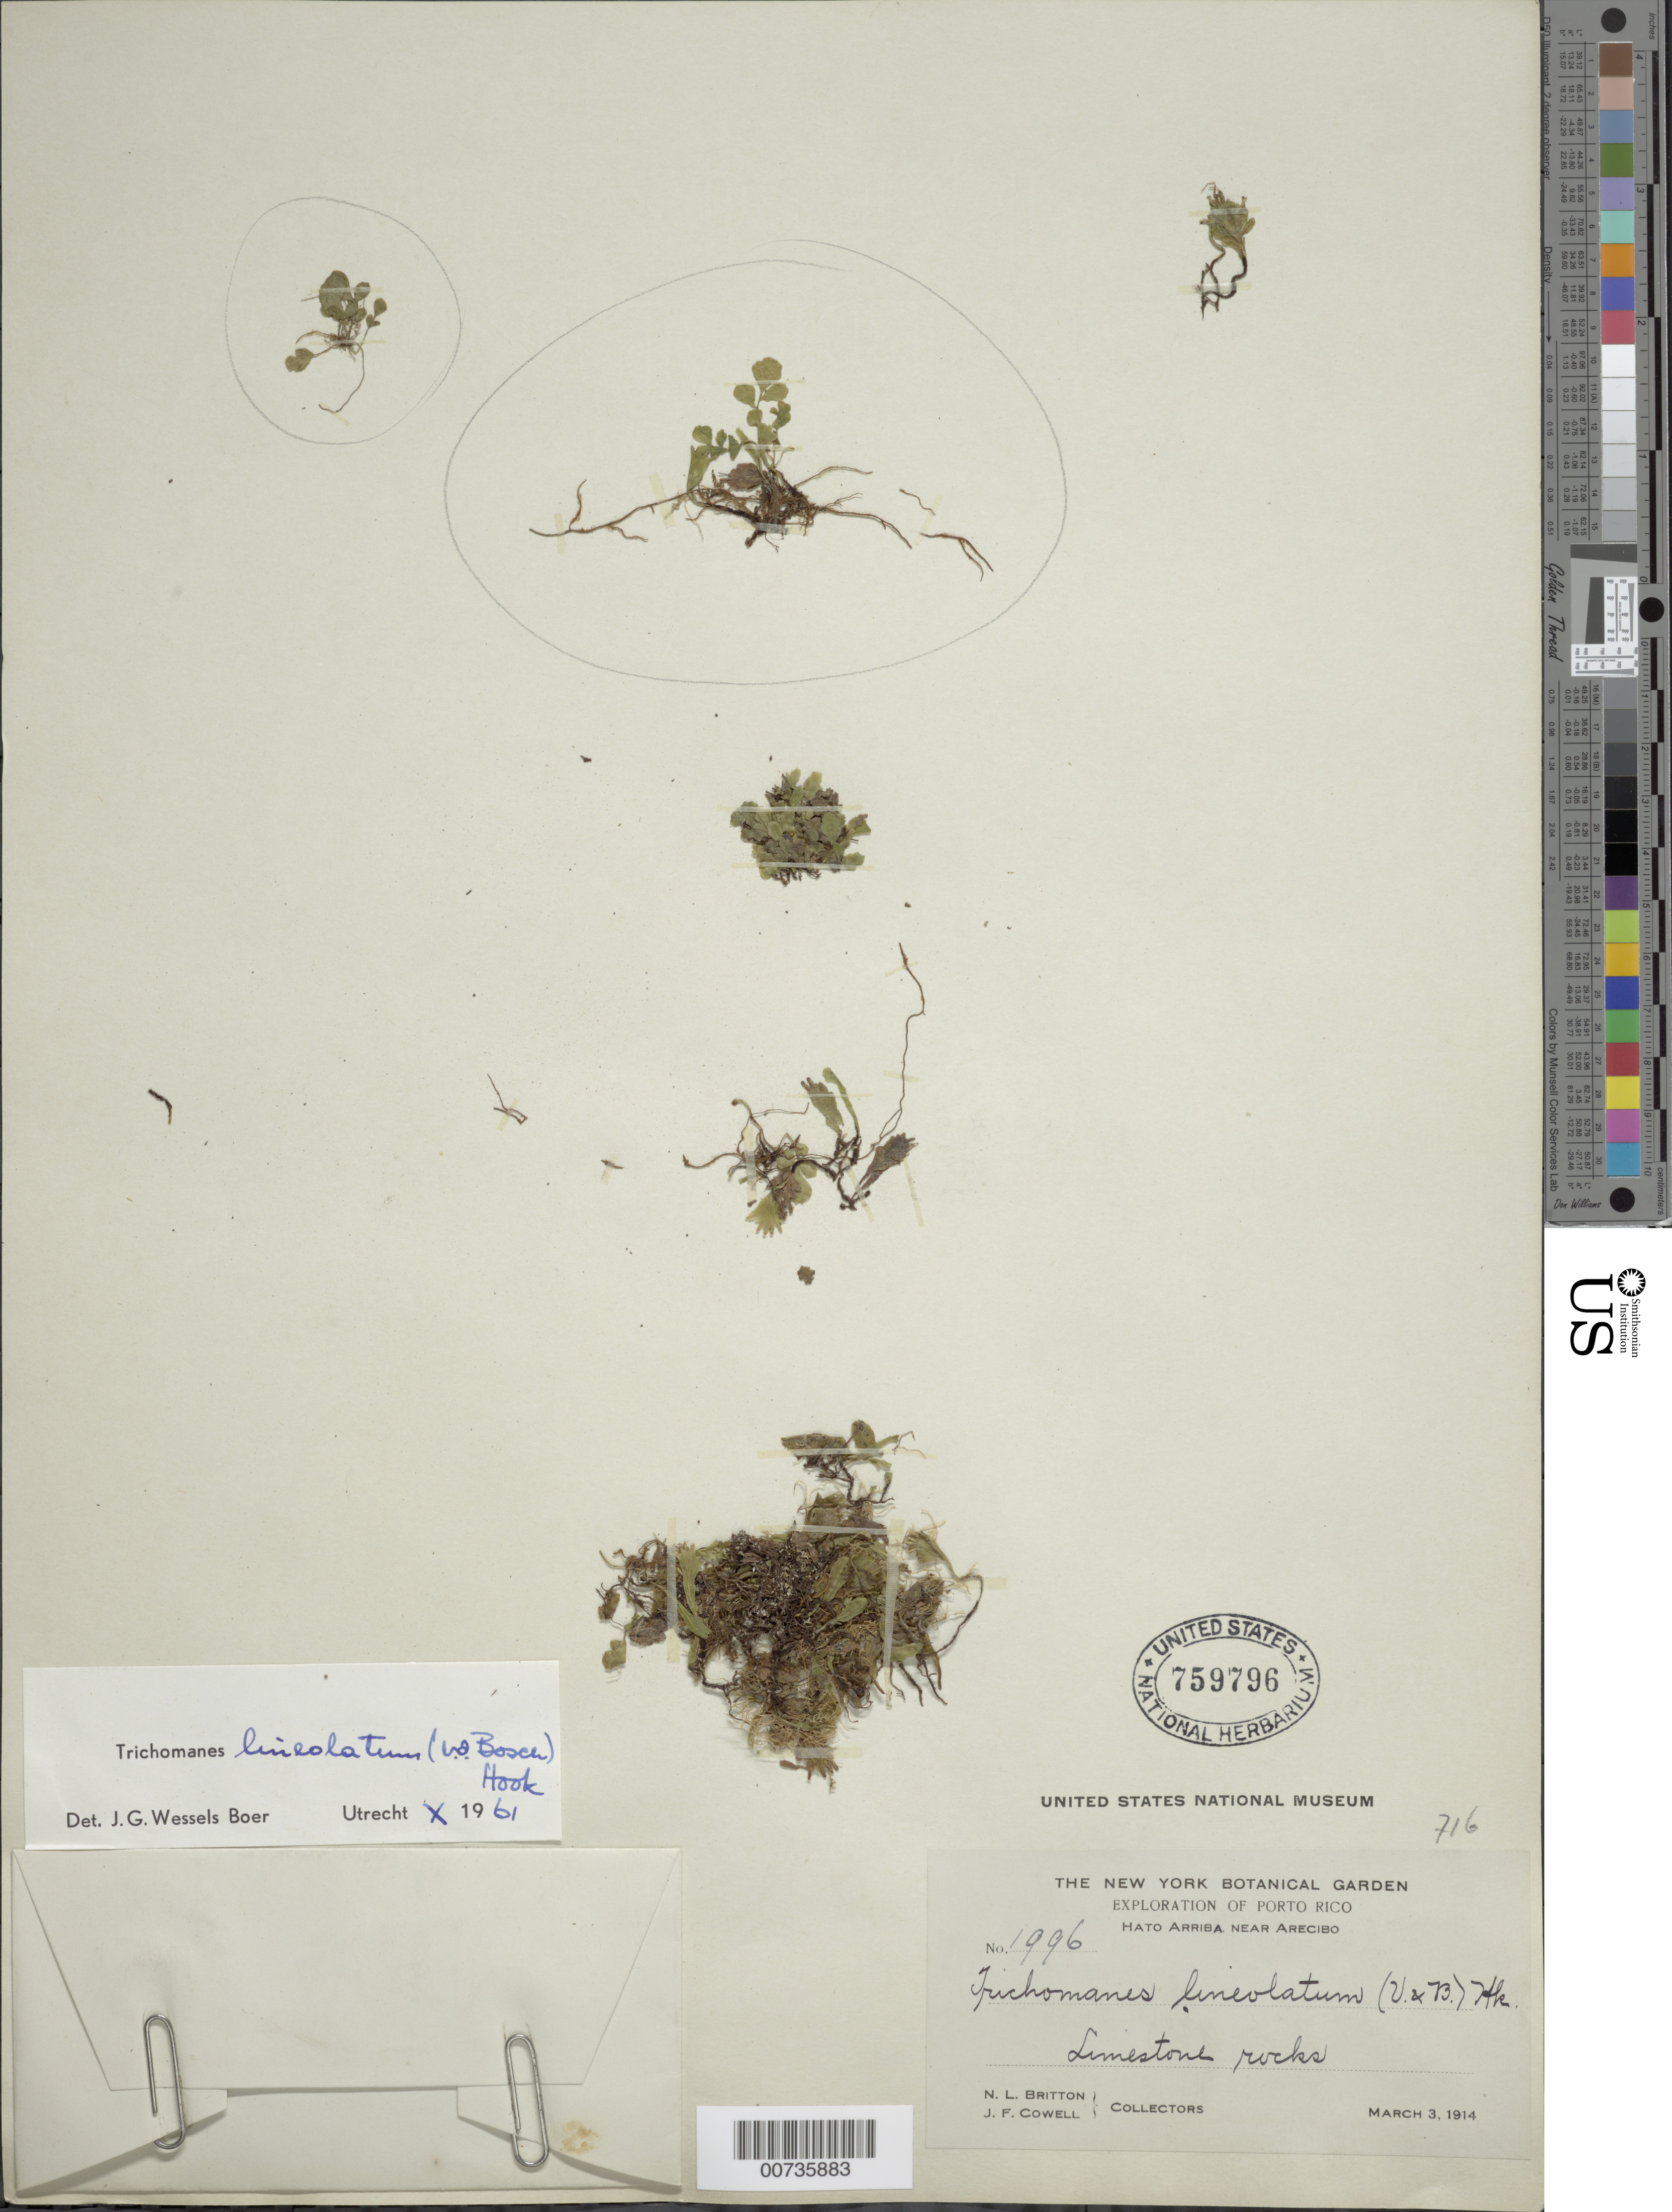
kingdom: Plantae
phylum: Tracheophyta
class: Polypodiopsida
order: Hymenophyllales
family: Hymenophyllaceae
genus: Didymoglossum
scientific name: Didymoglossum lineolatum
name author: Bosch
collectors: N. Britton & J. F. Cowell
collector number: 1996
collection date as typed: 03 Mar 1914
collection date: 1914-03-03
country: Puerto Rico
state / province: Arecibo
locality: Hato Arriba, near Arecibo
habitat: Limestone rocks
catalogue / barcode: US 759796